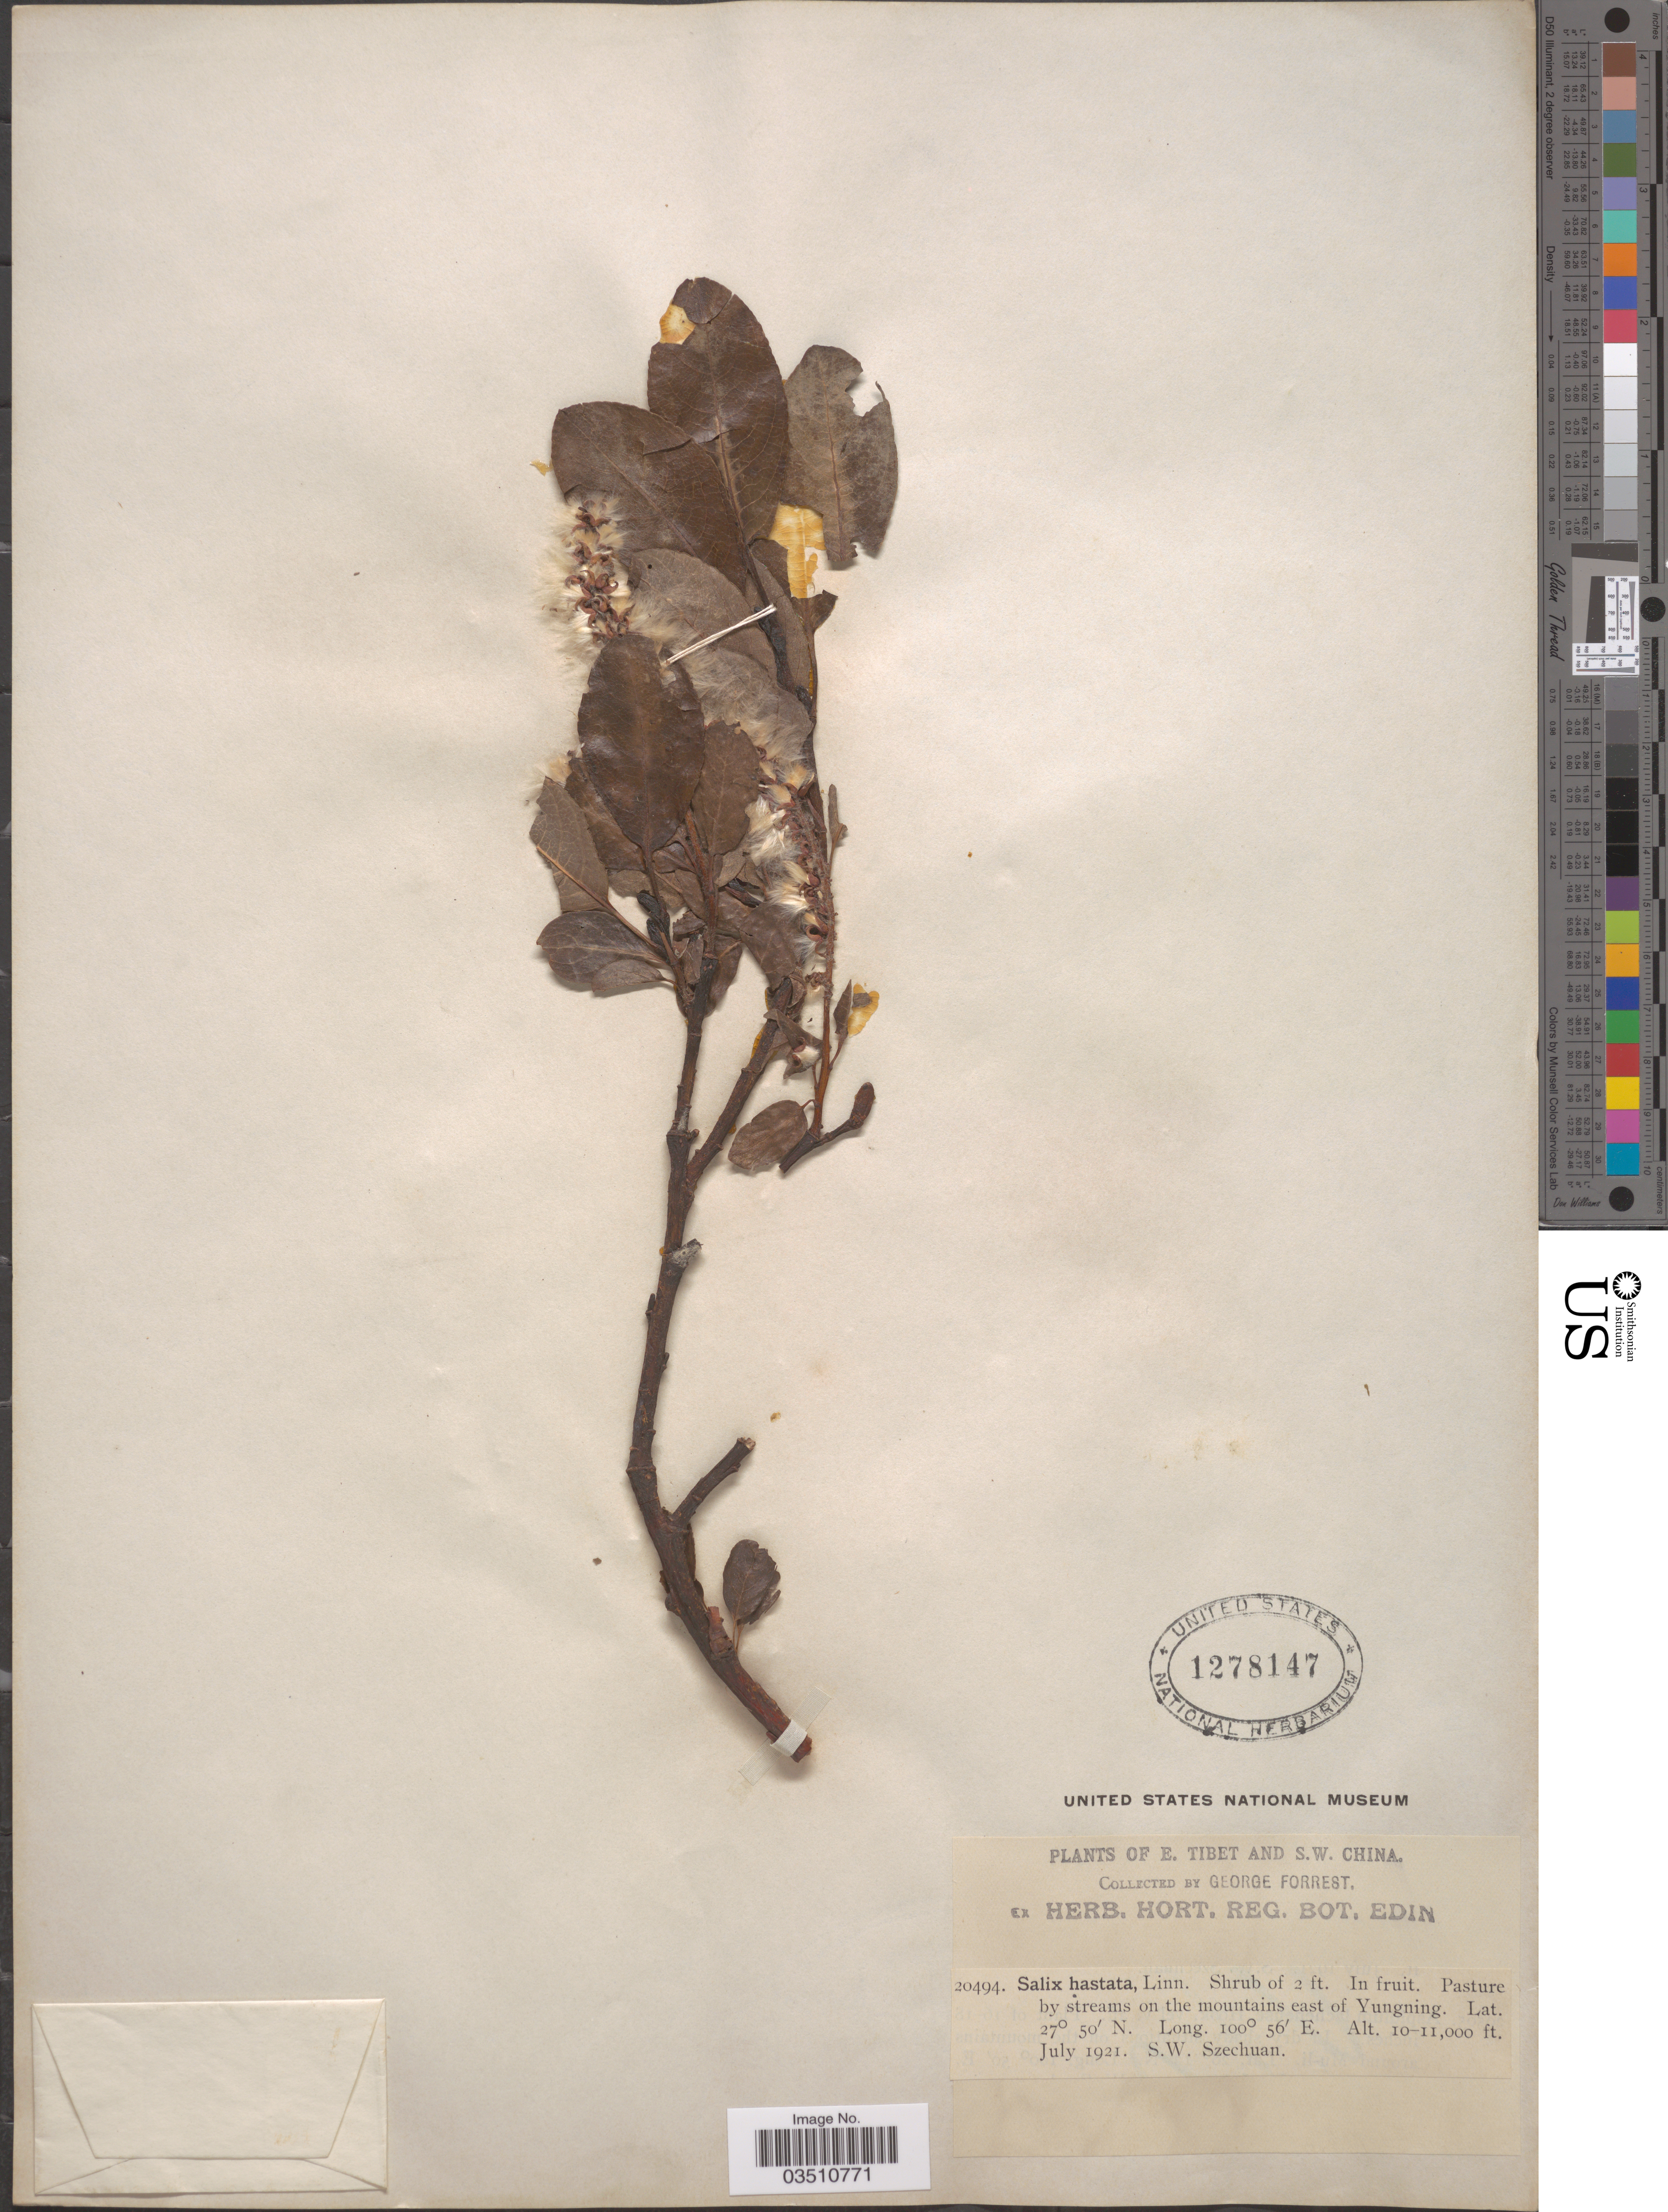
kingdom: Plantae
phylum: Tracheophyta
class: Magnoliopsida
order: Malpighiales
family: Salicaceae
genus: Salix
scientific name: Salix hastata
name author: L.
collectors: G. Forrest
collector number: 20494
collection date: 1921-07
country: China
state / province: Sichuan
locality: S.W. China. On the mountains east of Yungning. S.W. Szechuan.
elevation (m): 3048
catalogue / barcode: US 1278147